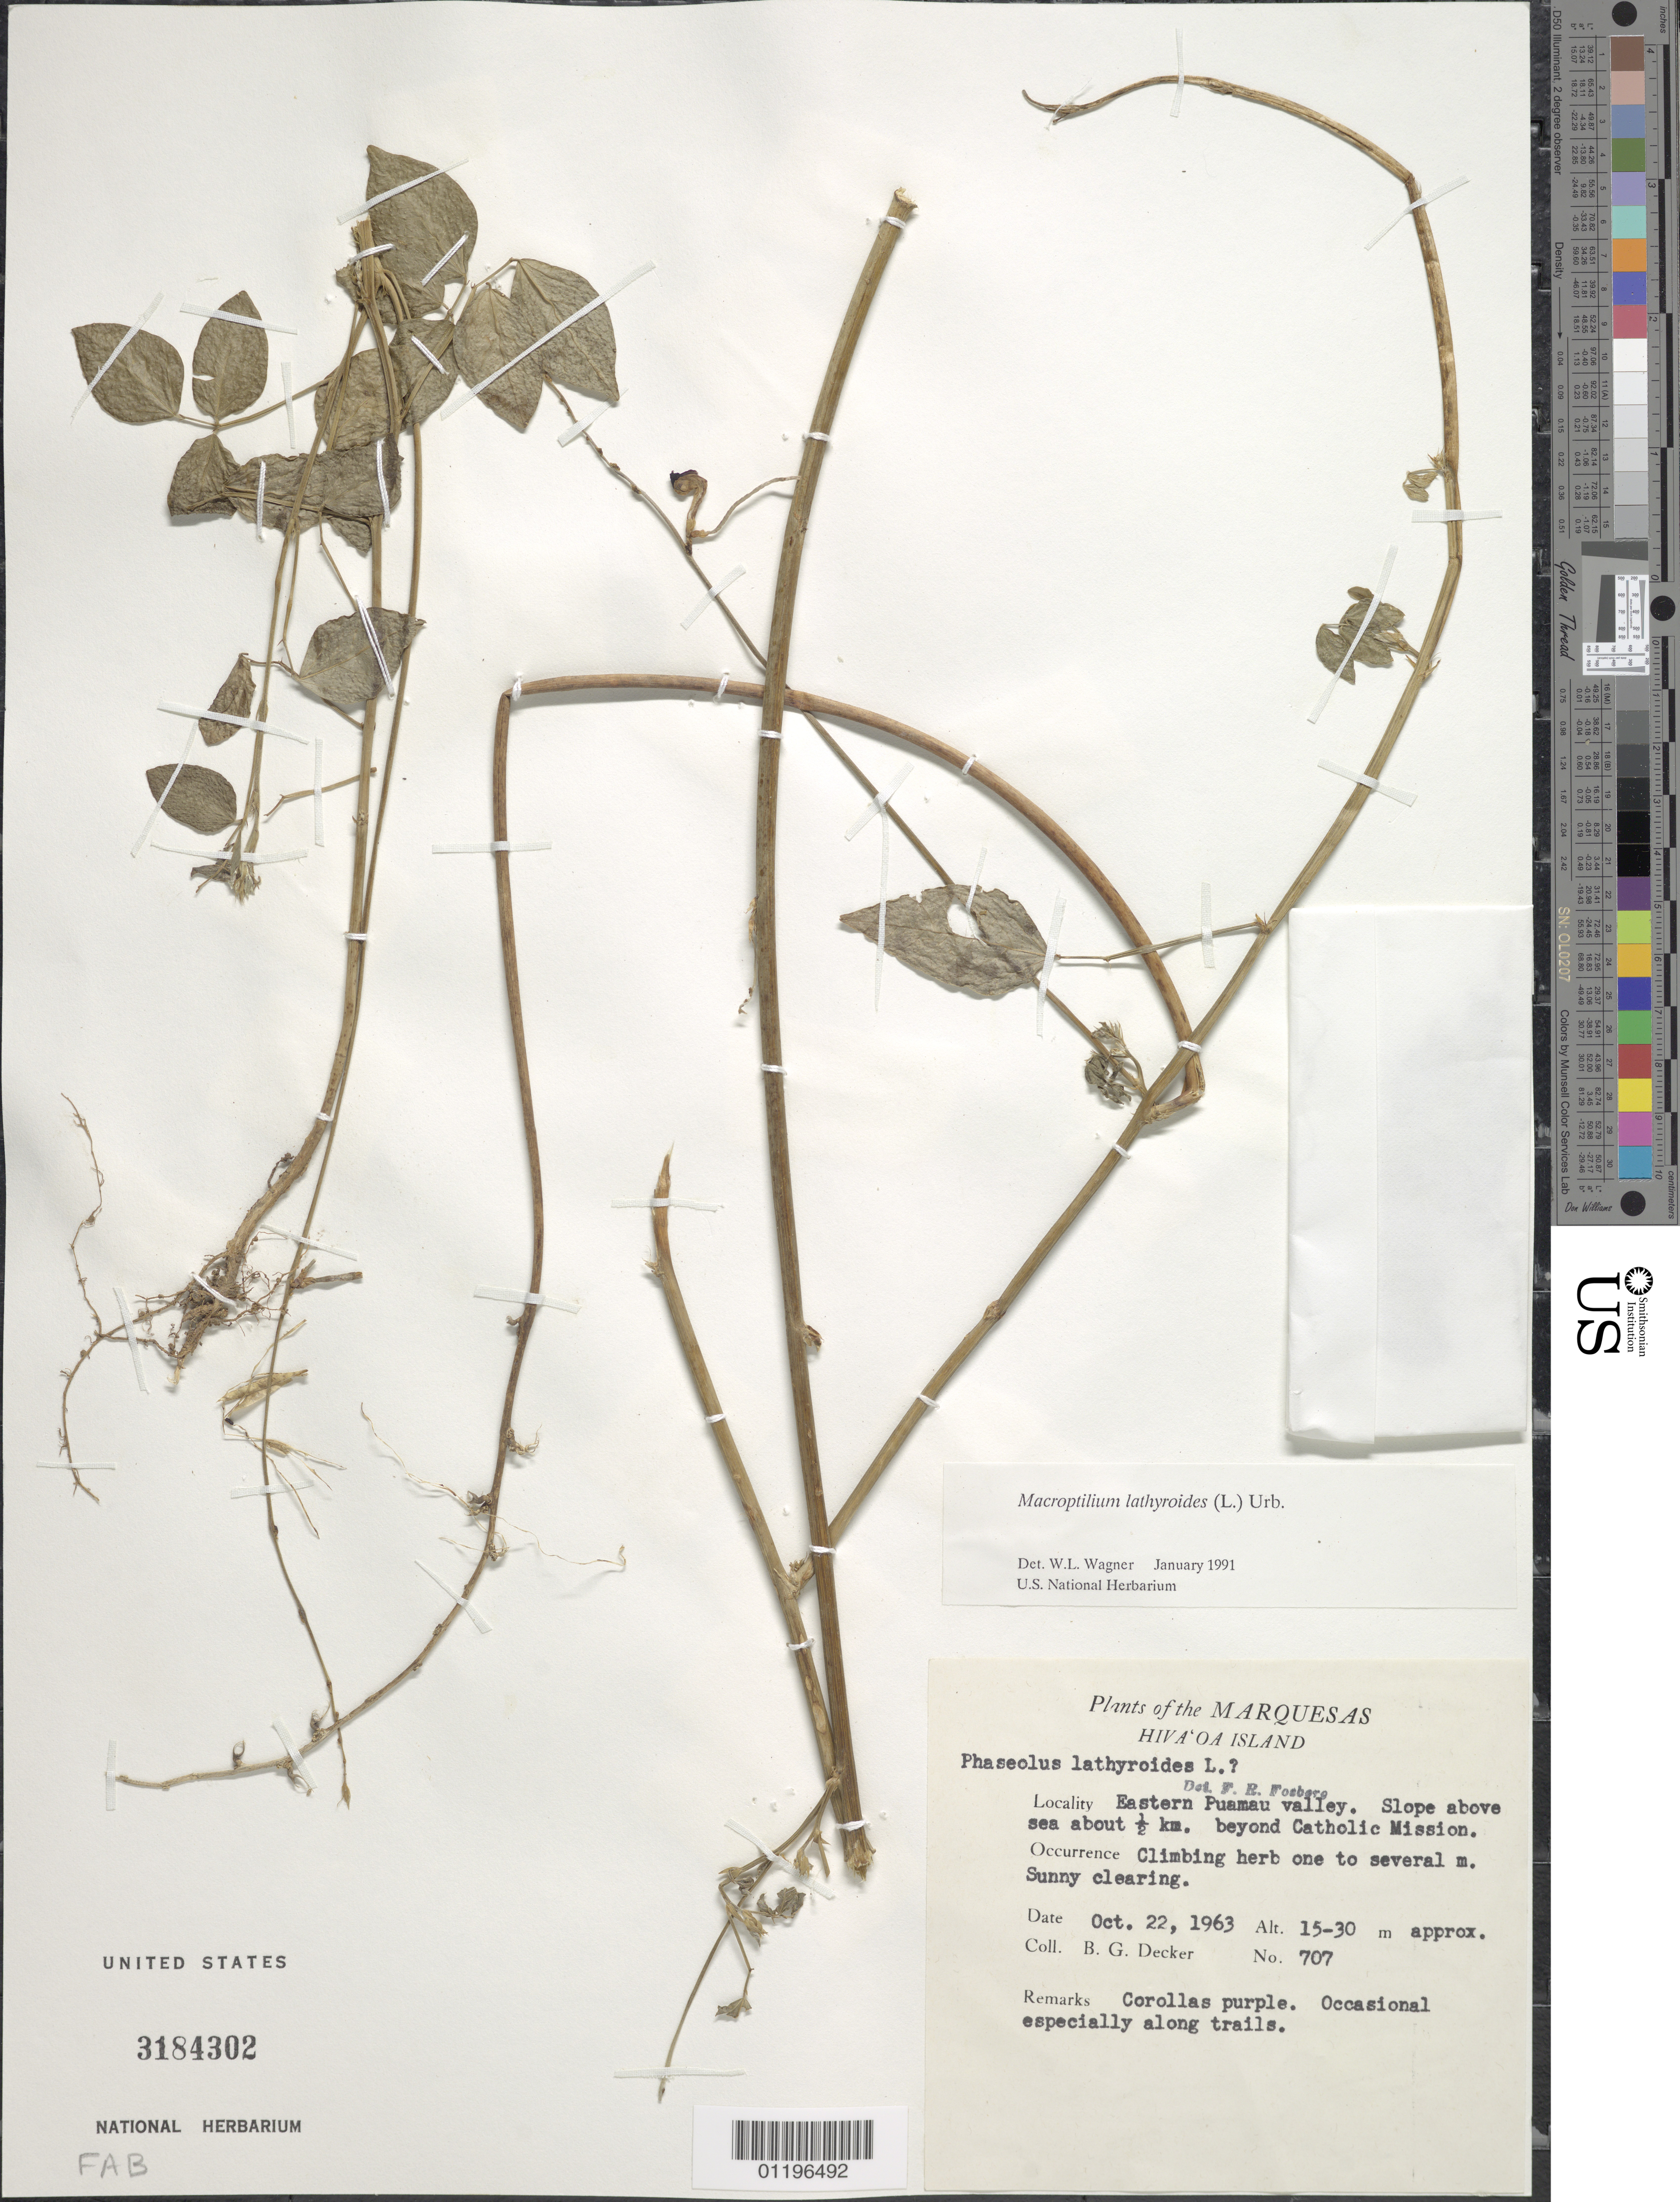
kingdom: Plantae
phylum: Tracheophyta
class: Magnoliopsida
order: Fabales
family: Fabaceae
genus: Macroptilium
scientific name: Macroptilium lathyroides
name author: (L.) Urb.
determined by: Wagner, W. L., (BOT), Smithsonian Institution - National Museum of Natural History (UNITED STATES)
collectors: B. G. Decker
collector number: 707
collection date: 1963-10-22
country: French Polynesia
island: Hiva Oa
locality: E Puamau Valley, slope above sea, 0.5 km beyond Catholic Mission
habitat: Sunny clearing. Occasional, especially along trails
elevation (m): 15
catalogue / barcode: US 3184302